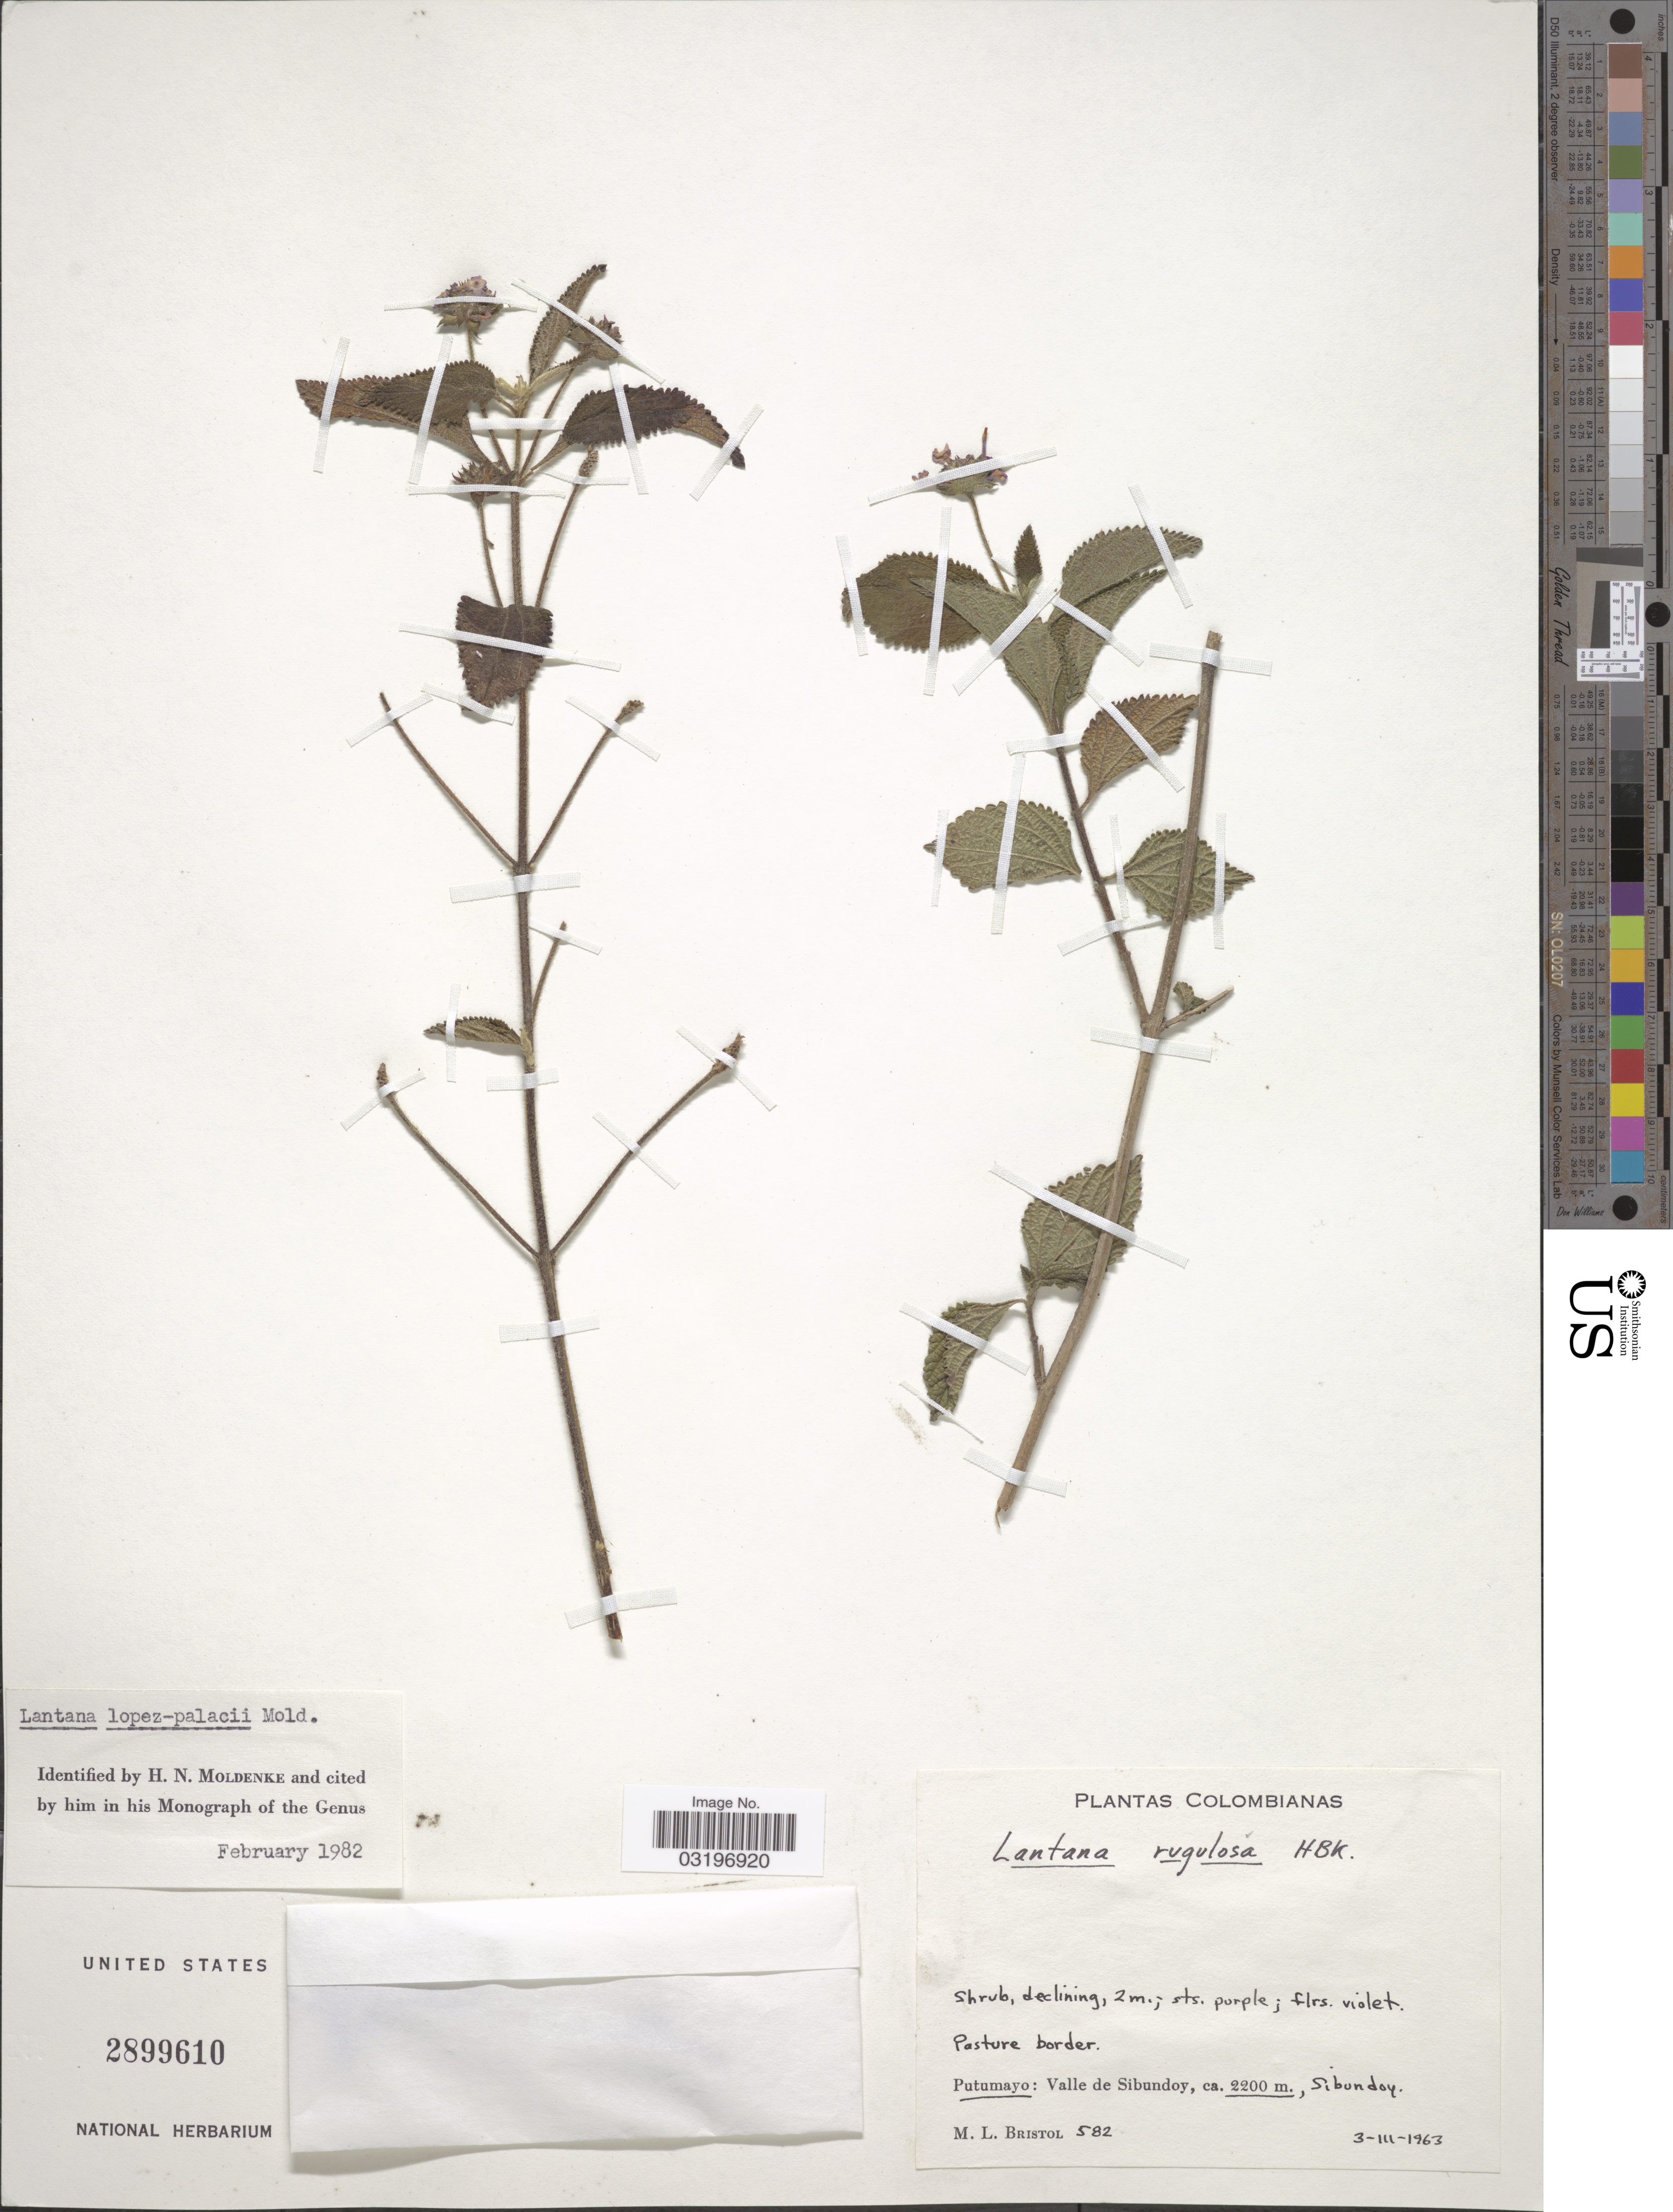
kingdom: Plantae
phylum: Tracheophyta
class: Magnoliopsida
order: Lamiales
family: Verbenaceae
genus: Lantana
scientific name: Lantana lopez-palacii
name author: Moldenke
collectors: M. L. Bristol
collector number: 582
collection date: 1963-03-03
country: Colombia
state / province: Putumayo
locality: Valle de Sibundoy, Sibundoy.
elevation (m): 2200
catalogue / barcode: US 2899610